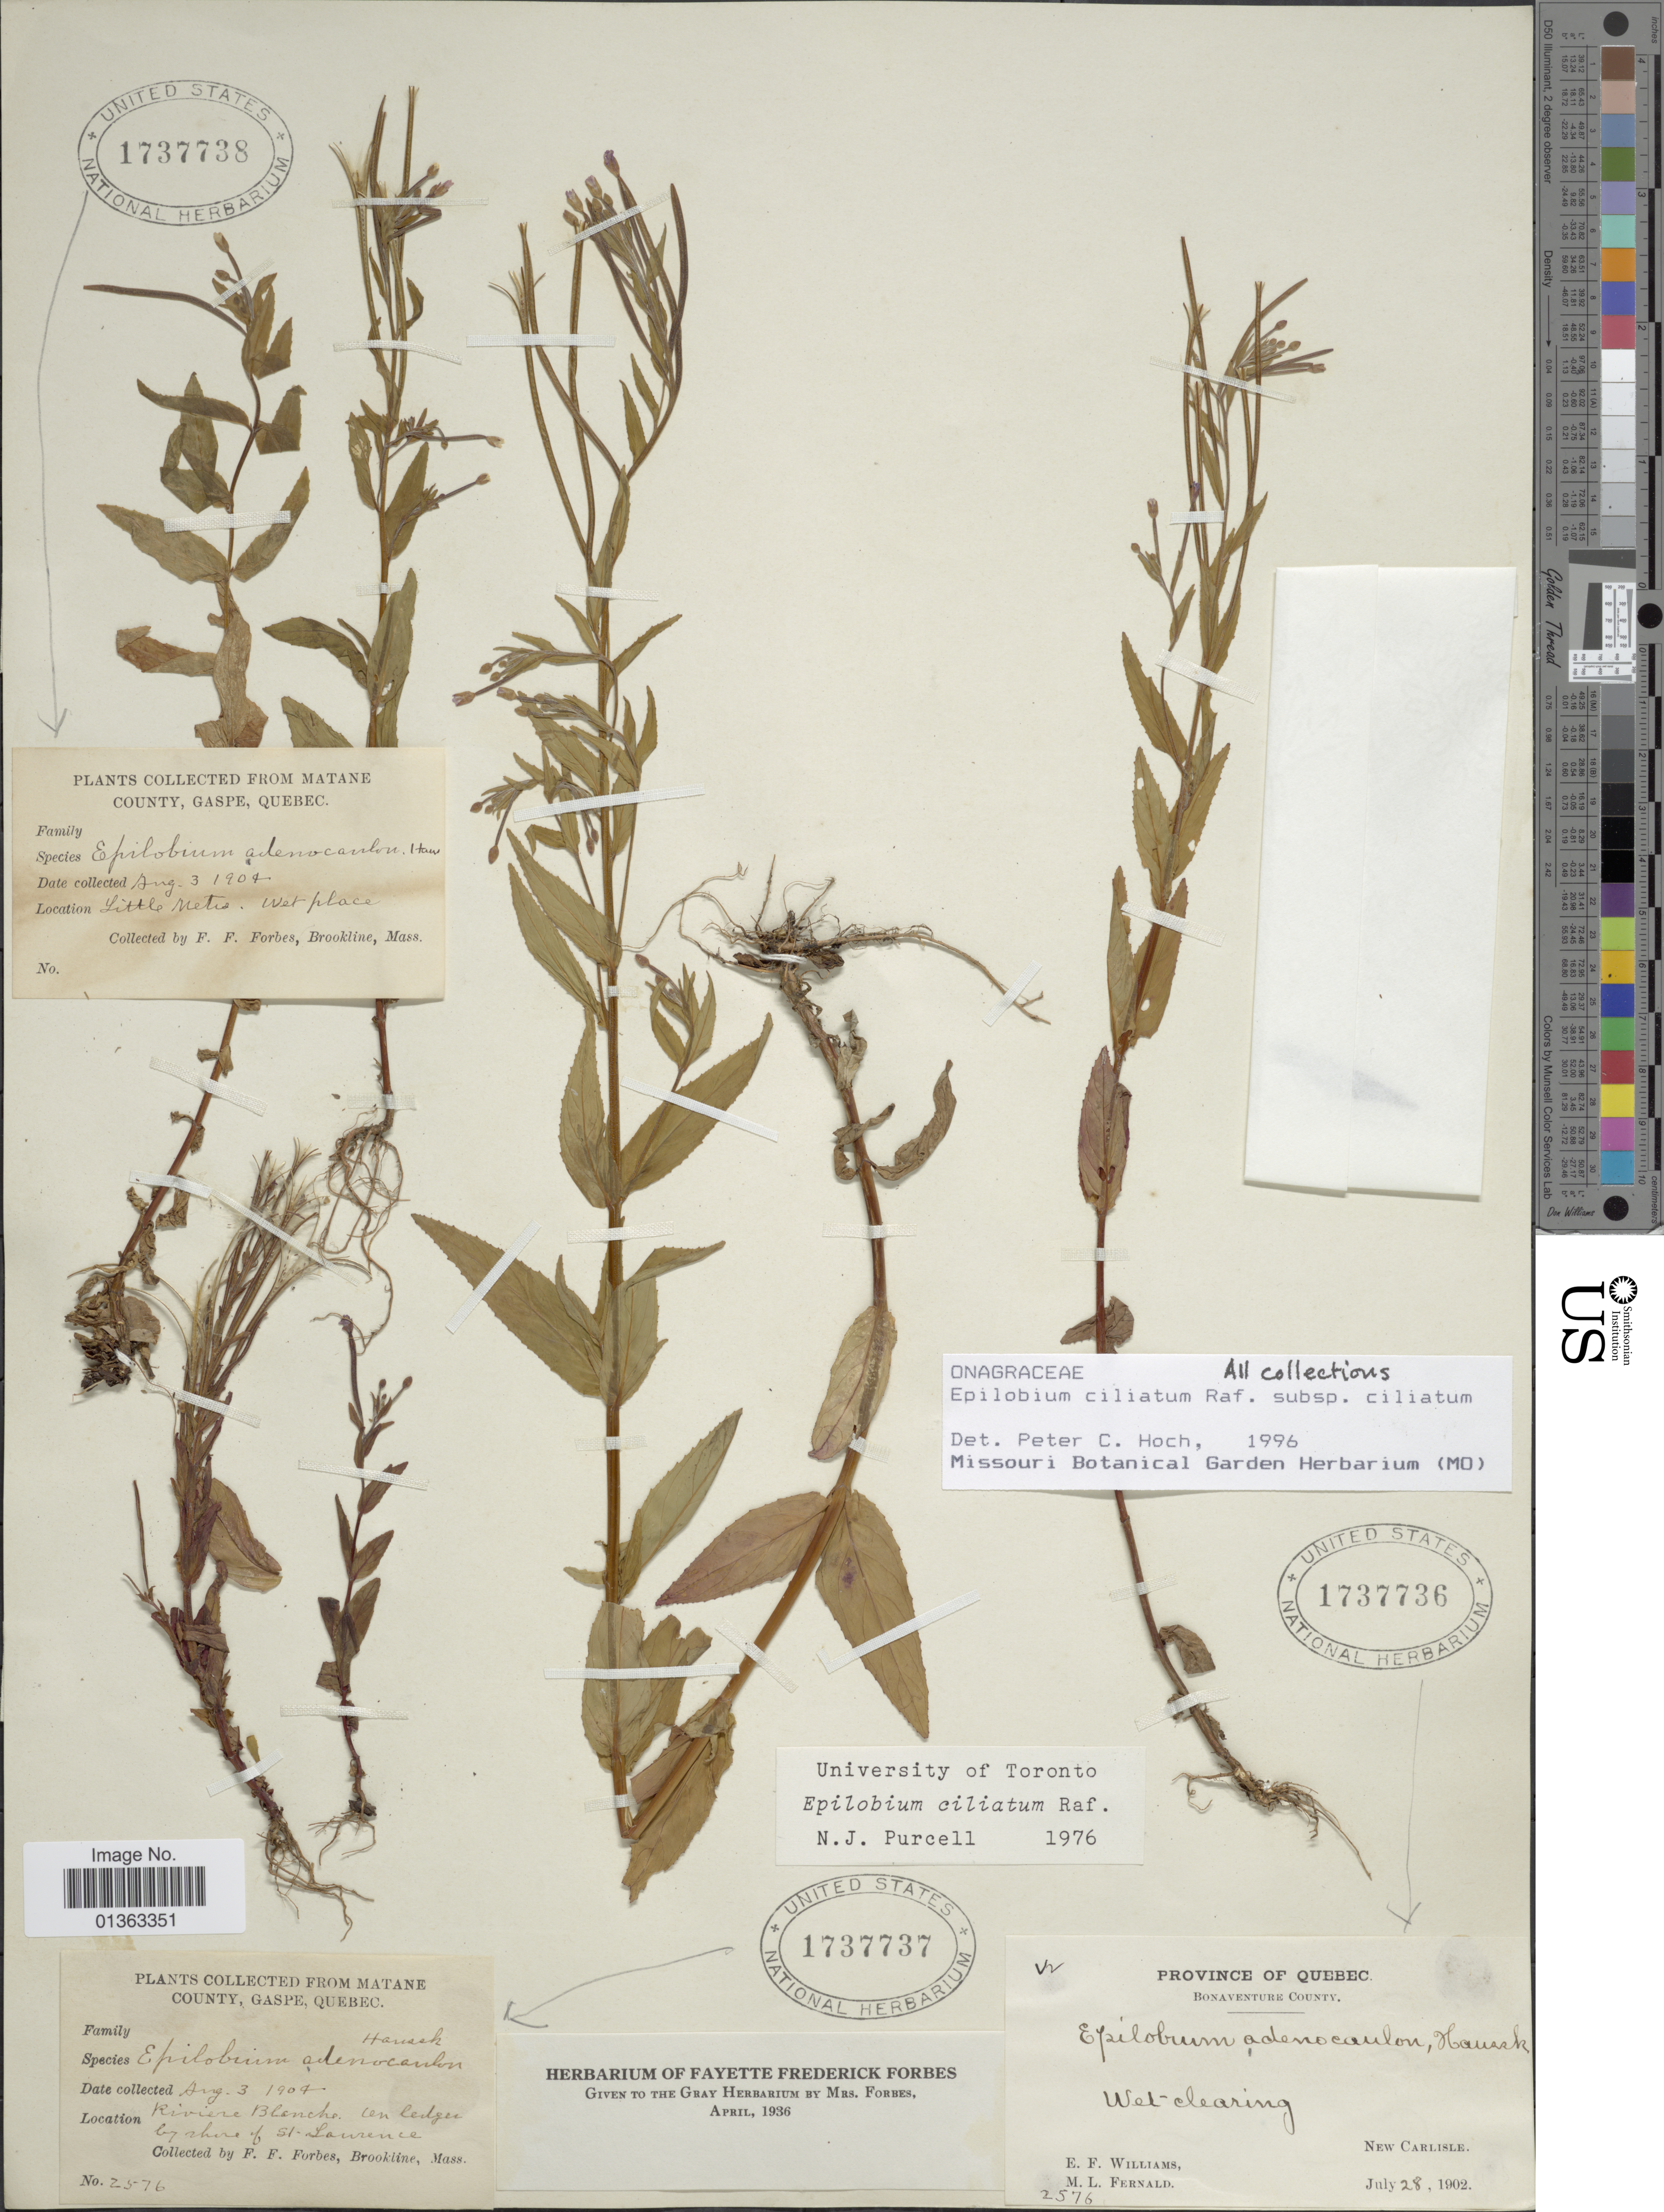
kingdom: Plantae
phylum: Tracheophyta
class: Magnoliopsida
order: Myrtales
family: Onagraceae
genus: Epilobium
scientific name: Epilobium ciliatum subsp. ciliatum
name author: Raf.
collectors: F. Forbes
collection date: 1904-08-03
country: Canada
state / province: Quebec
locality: From Matane County, Gaspe. Little Metis.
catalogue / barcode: US 1737738-3